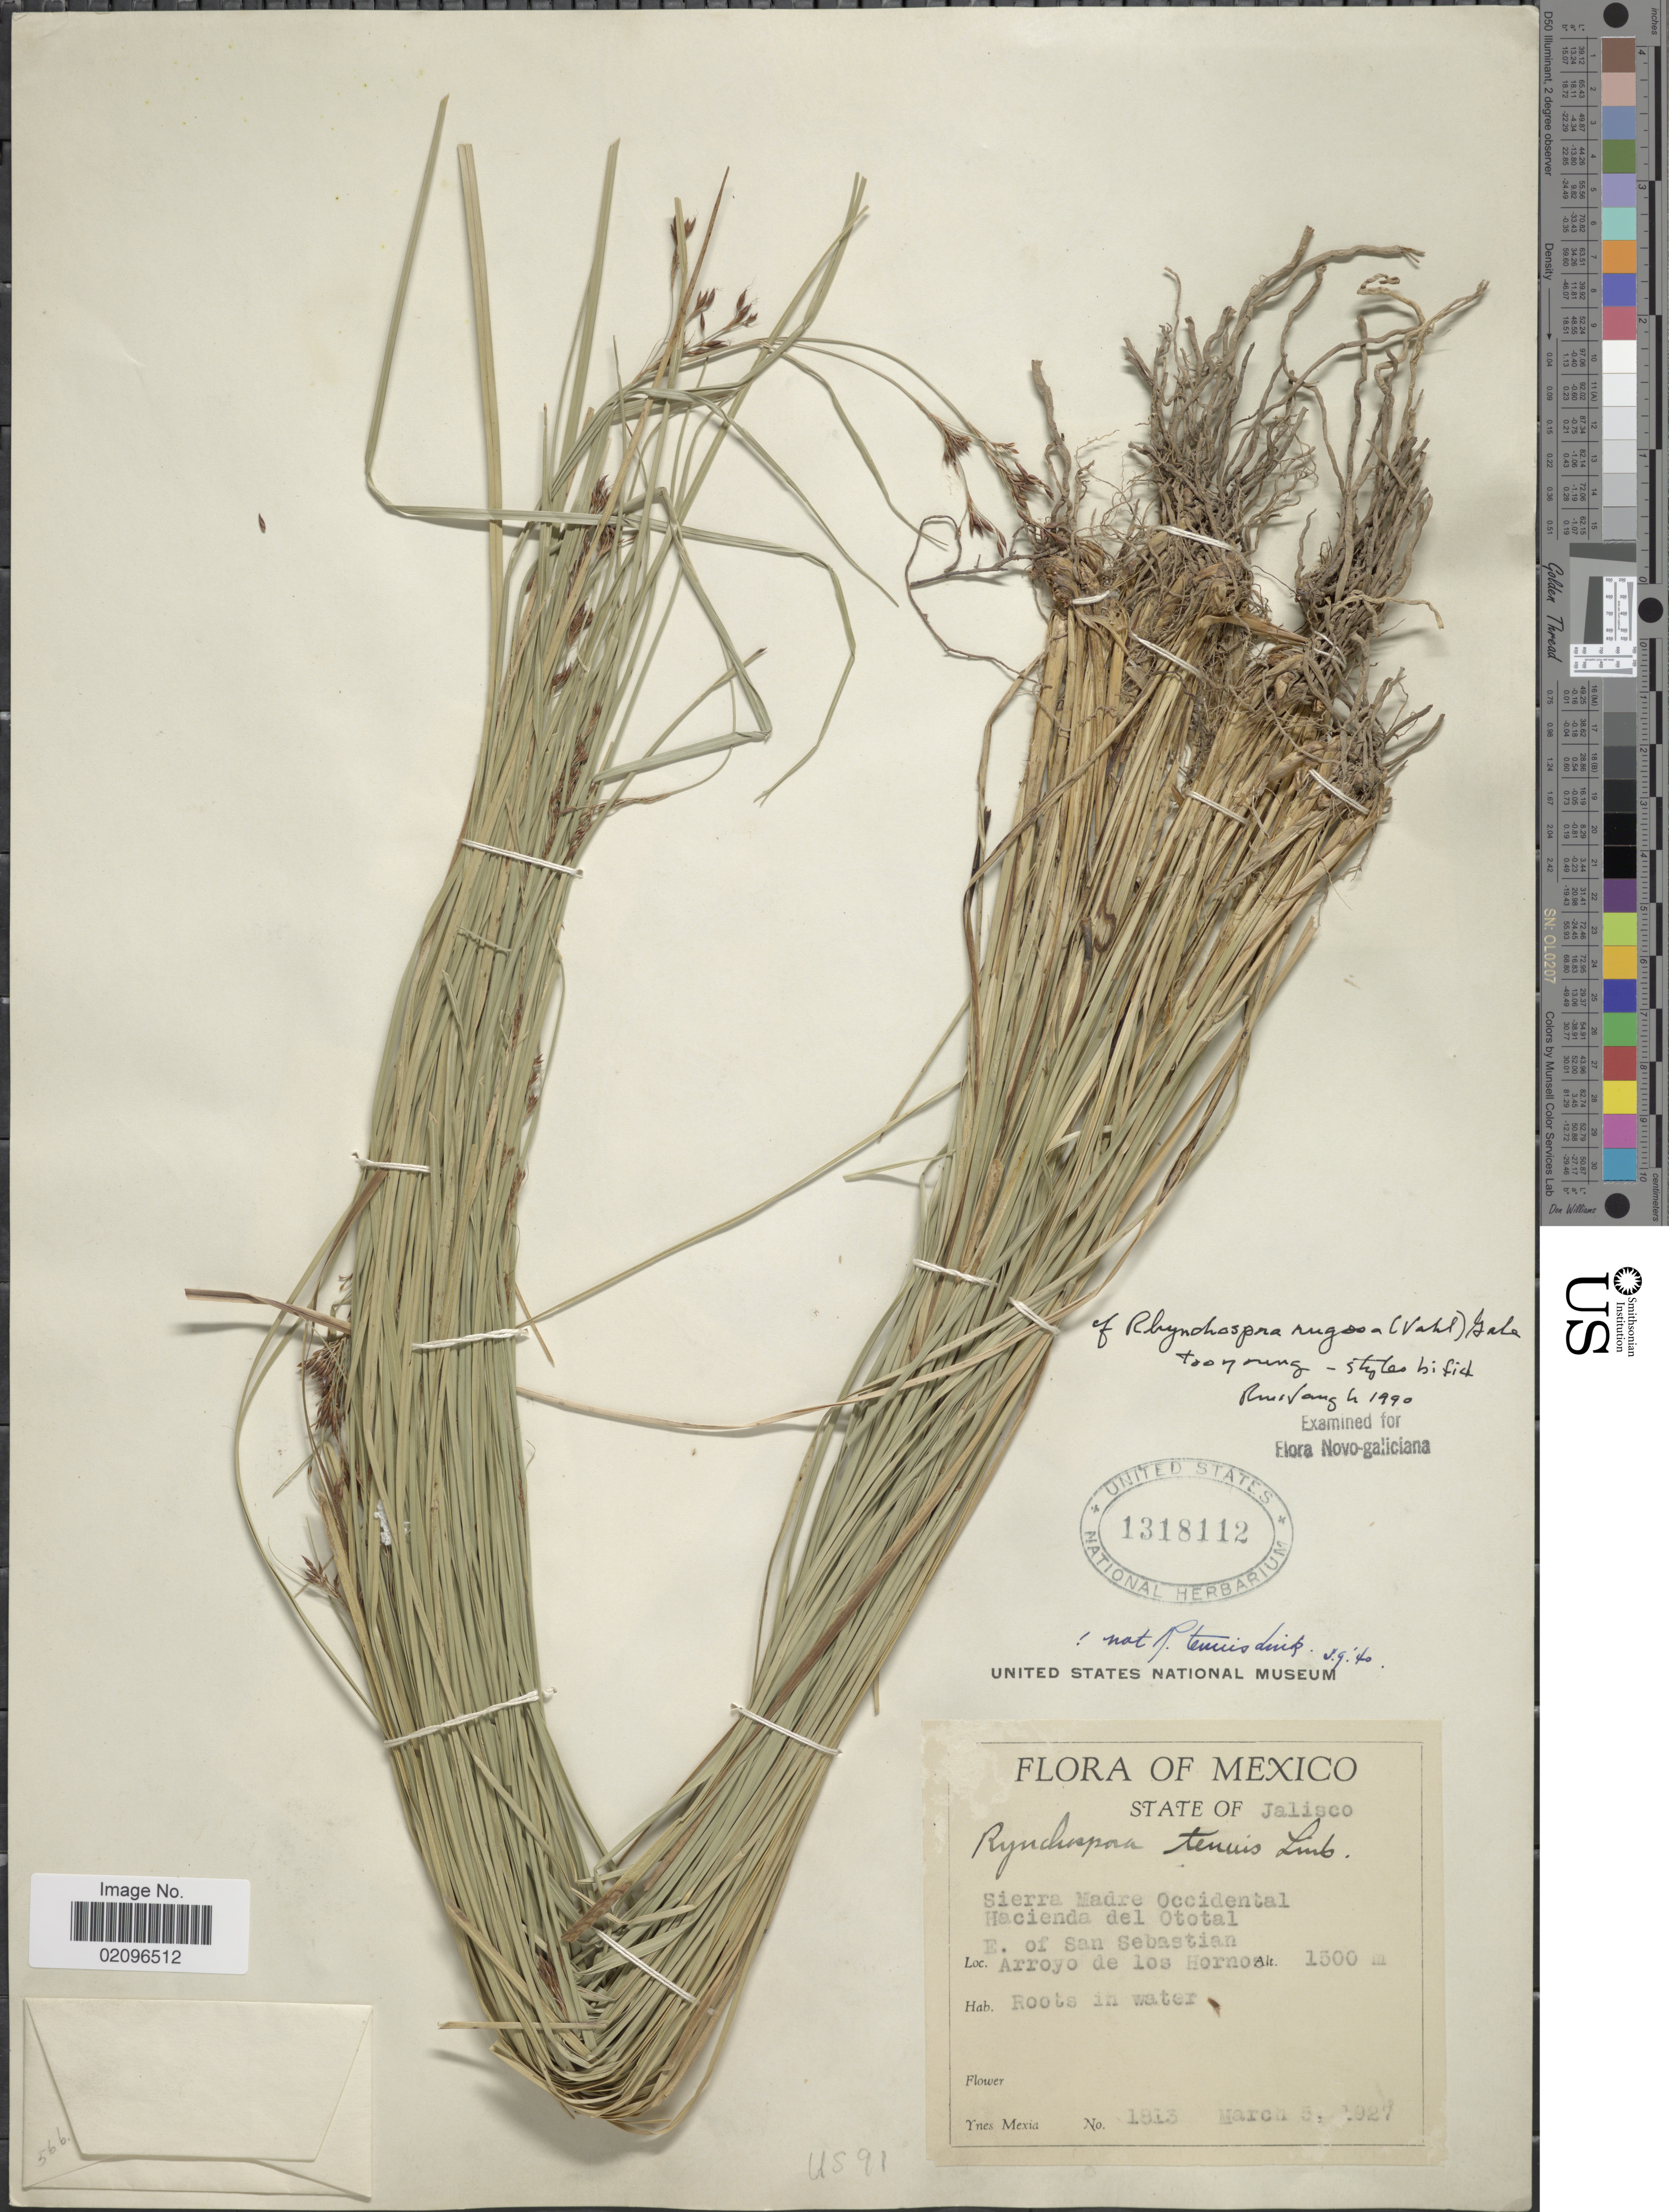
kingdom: Plantae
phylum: Tracheophyta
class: Liliopsida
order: Poales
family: Cyperaceae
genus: Rhynchospora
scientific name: Rhynchospora sp.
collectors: Y. Mexia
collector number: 1813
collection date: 1927-03-05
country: Mexico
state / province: Jalisco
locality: State of Jalisco, Sierra Madre Occidental, Hacienda del Ototal E. of San Sebastian. Arroyo delos Horno.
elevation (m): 1500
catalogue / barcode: US 1318112